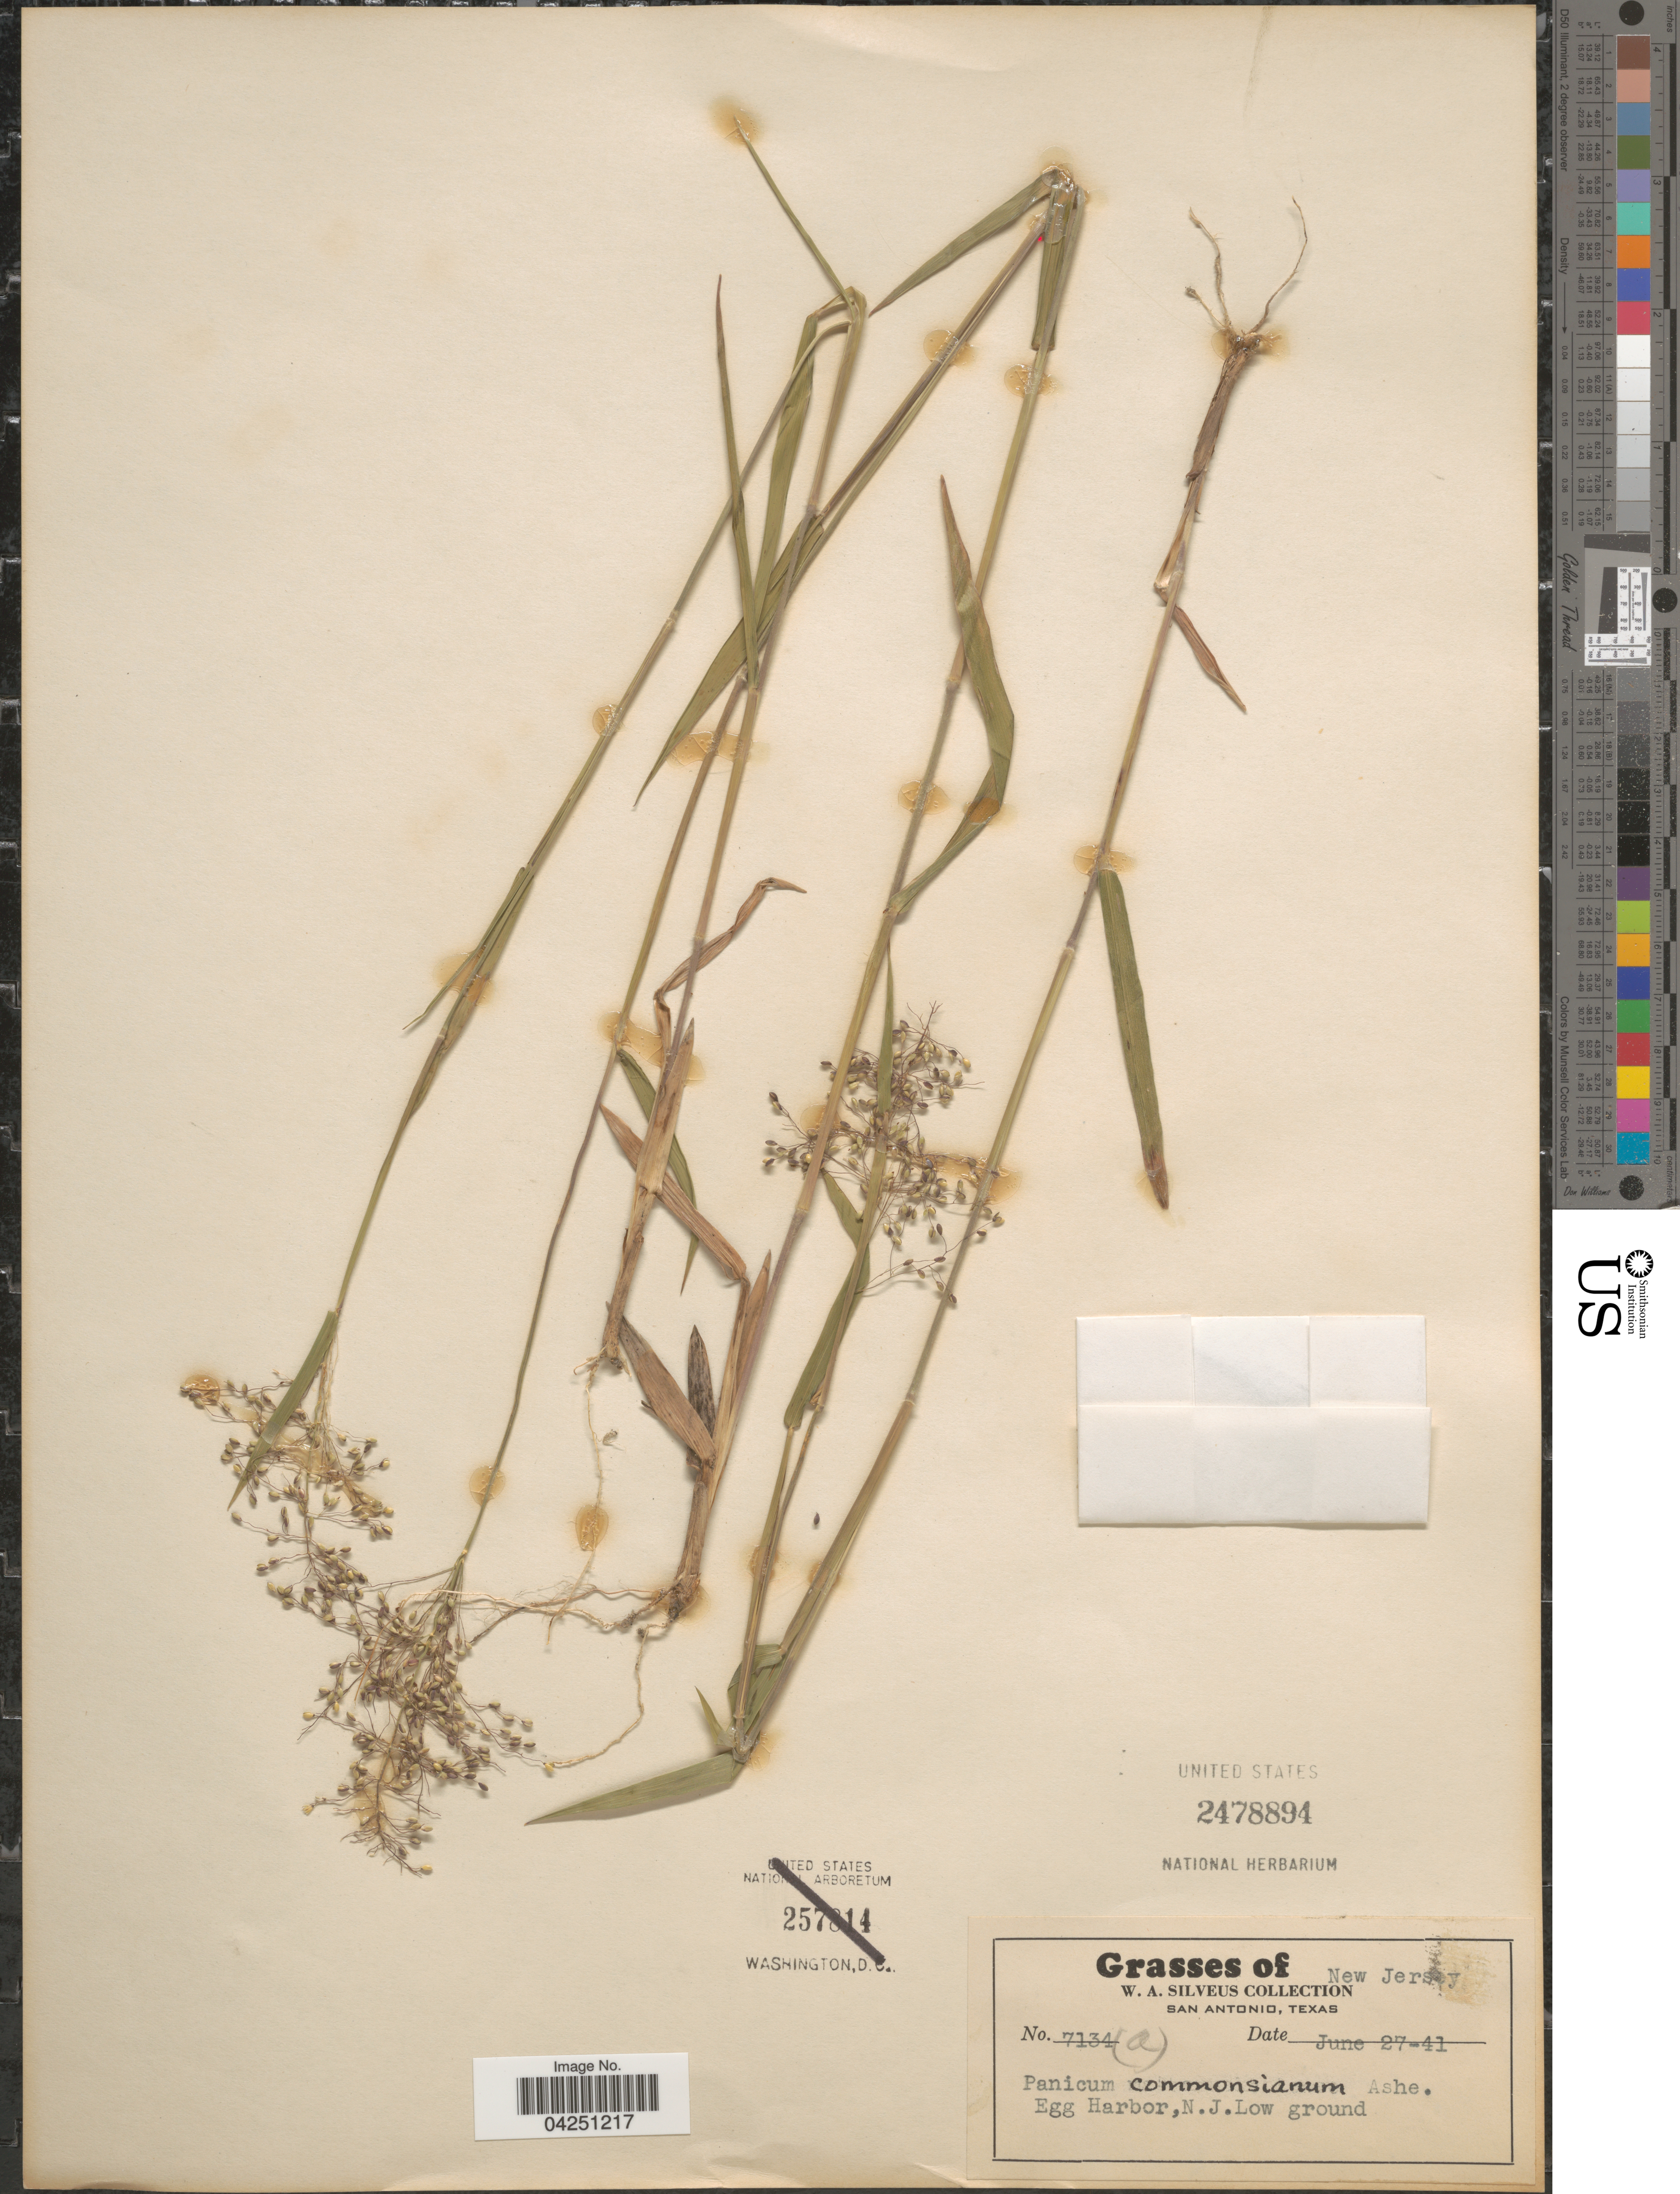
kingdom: Plantae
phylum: Tracheophyta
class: Liliopsida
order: Poales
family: Poaceae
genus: Dichanthelium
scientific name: Dichanthelium acuminatum var. acuminatum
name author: (Sw.) Gould & C.A. Clark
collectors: W. Silveus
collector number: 7134(a)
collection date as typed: Transcribed d/m/y: 27/6/41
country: United States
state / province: New Jersey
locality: Egg Harbor.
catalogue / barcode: US 2478894